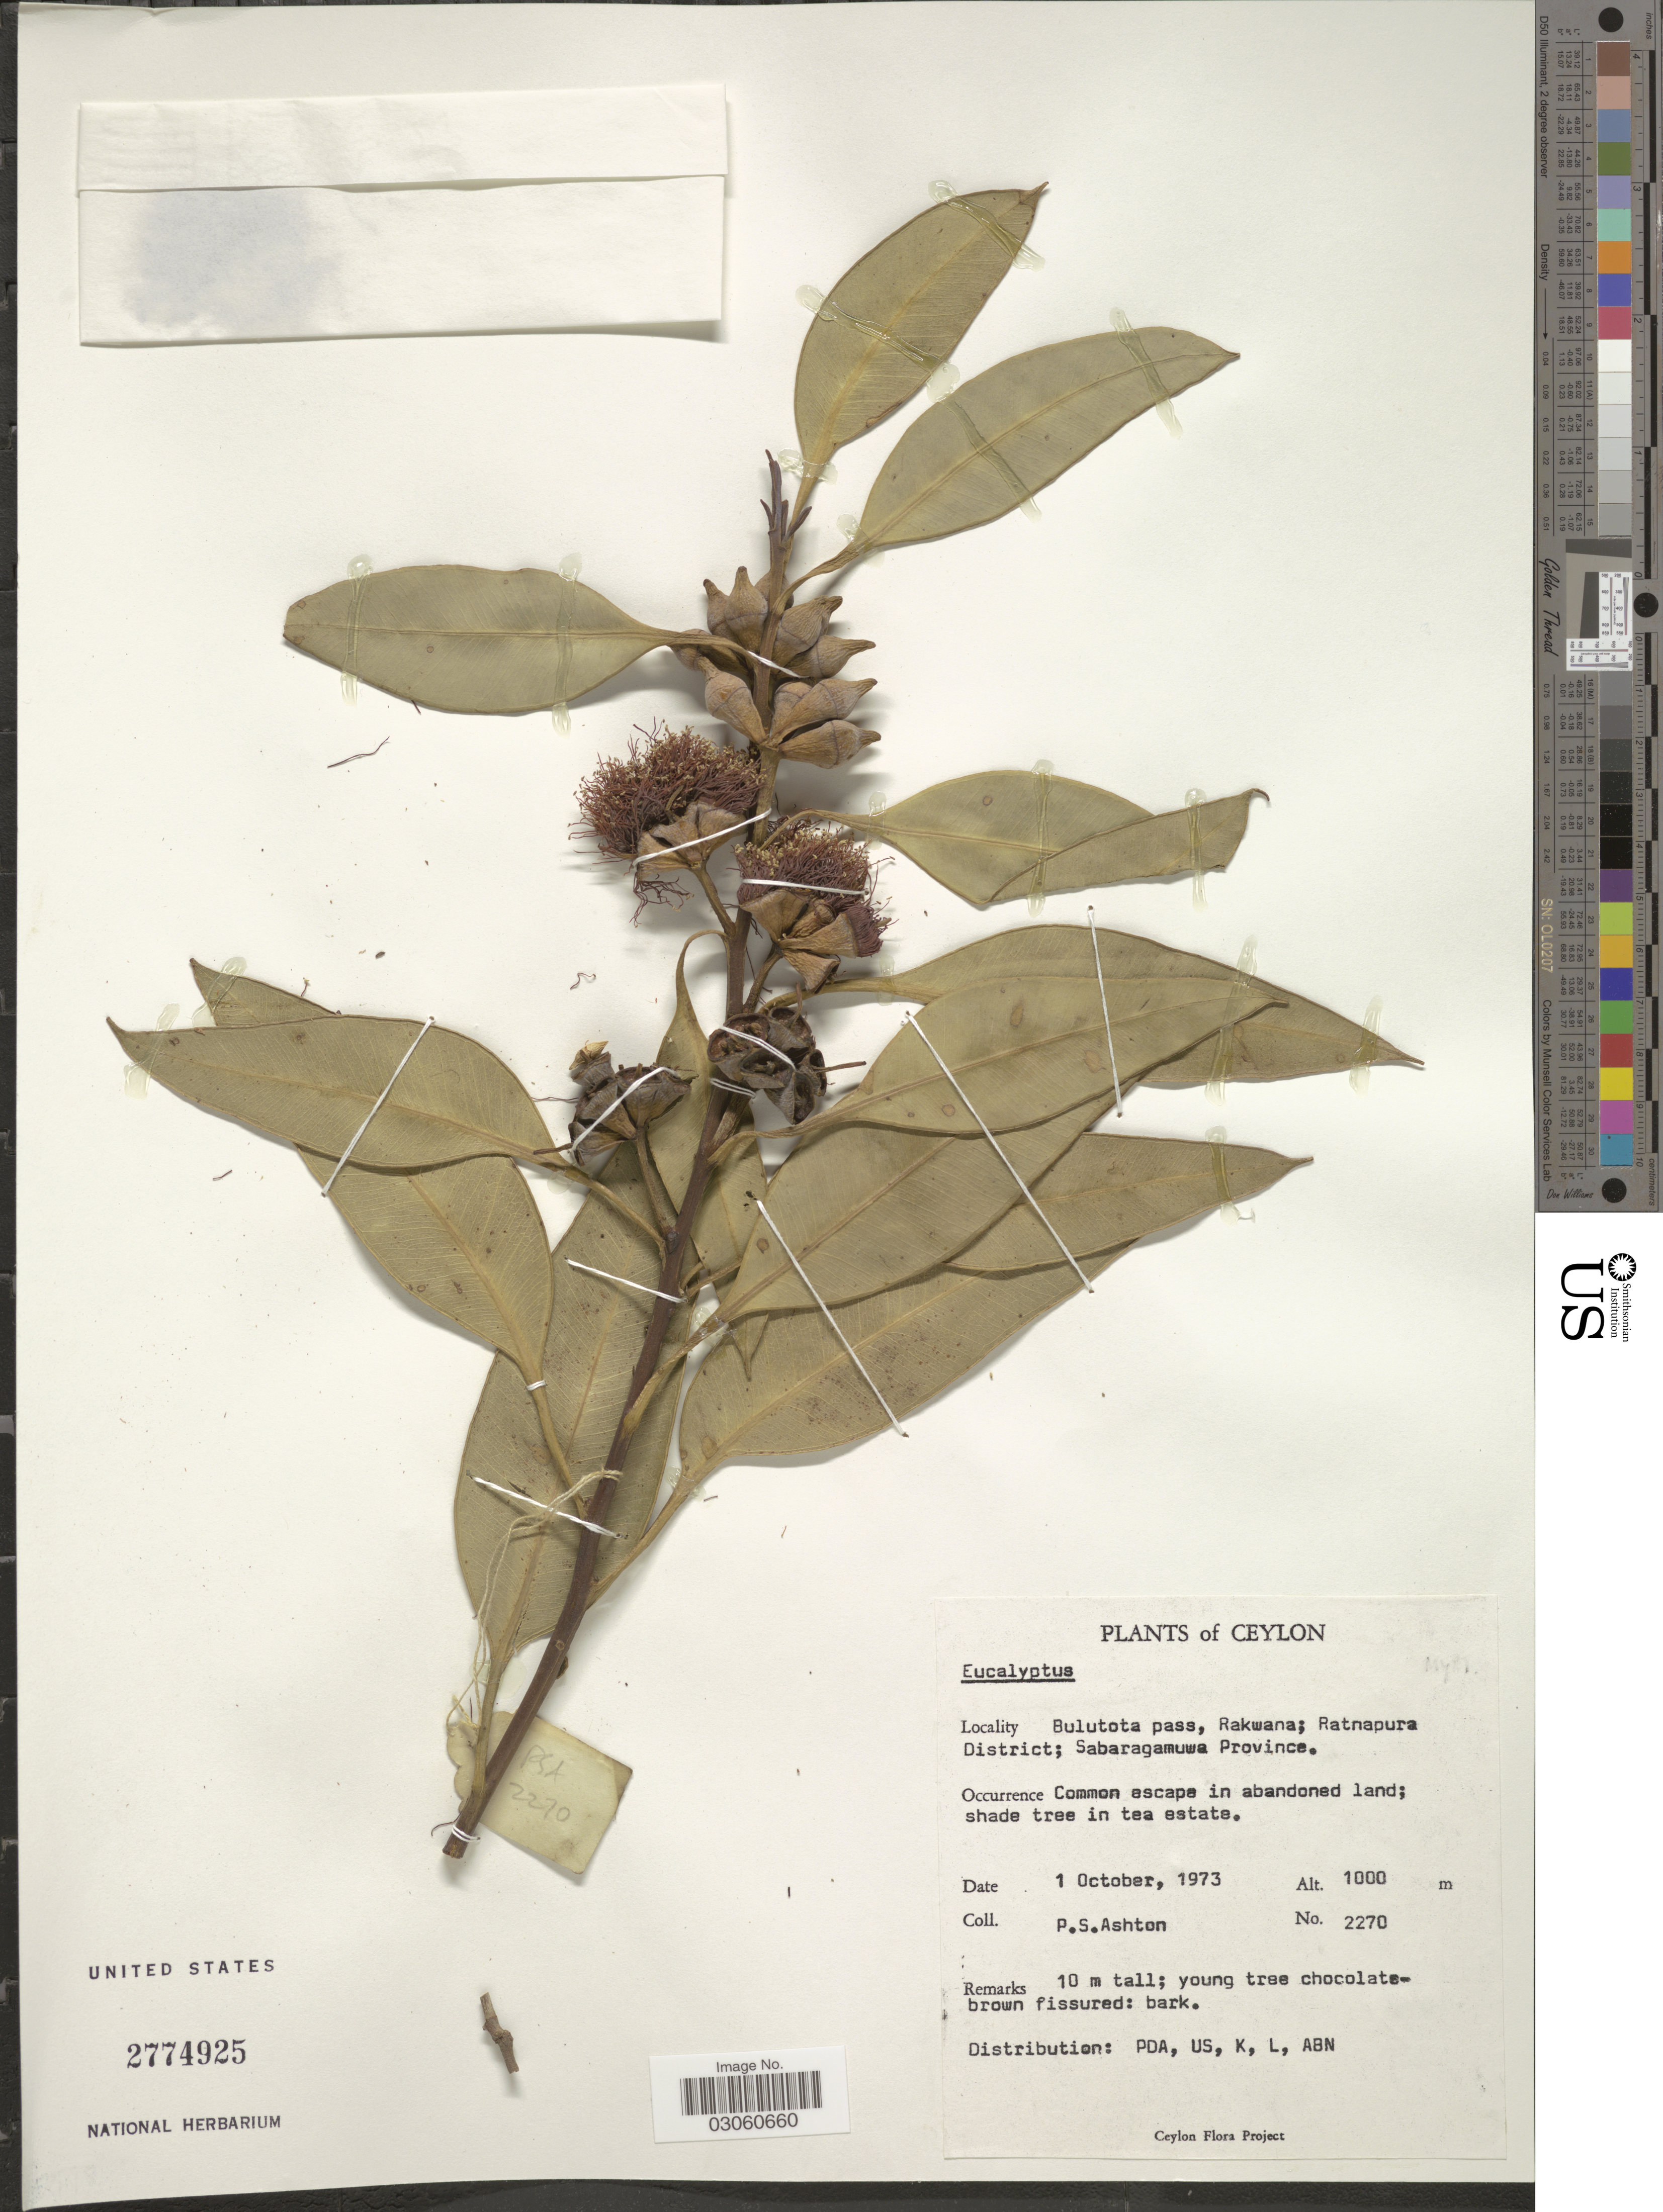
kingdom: Plantae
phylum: Tracheophyta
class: Magnoliopsida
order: Myrtales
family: Myrtaceae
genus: Eucalyptus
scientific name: Eucalyptus sp.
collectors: P. S. Ashton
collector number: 2270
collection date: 1973-10-01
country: Sri Lanka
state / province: Sabaragamuwa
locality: Ceylon. Bulutota pass, Rakwana; Ratnapura District.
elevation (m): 1000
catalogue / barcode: US 2774925